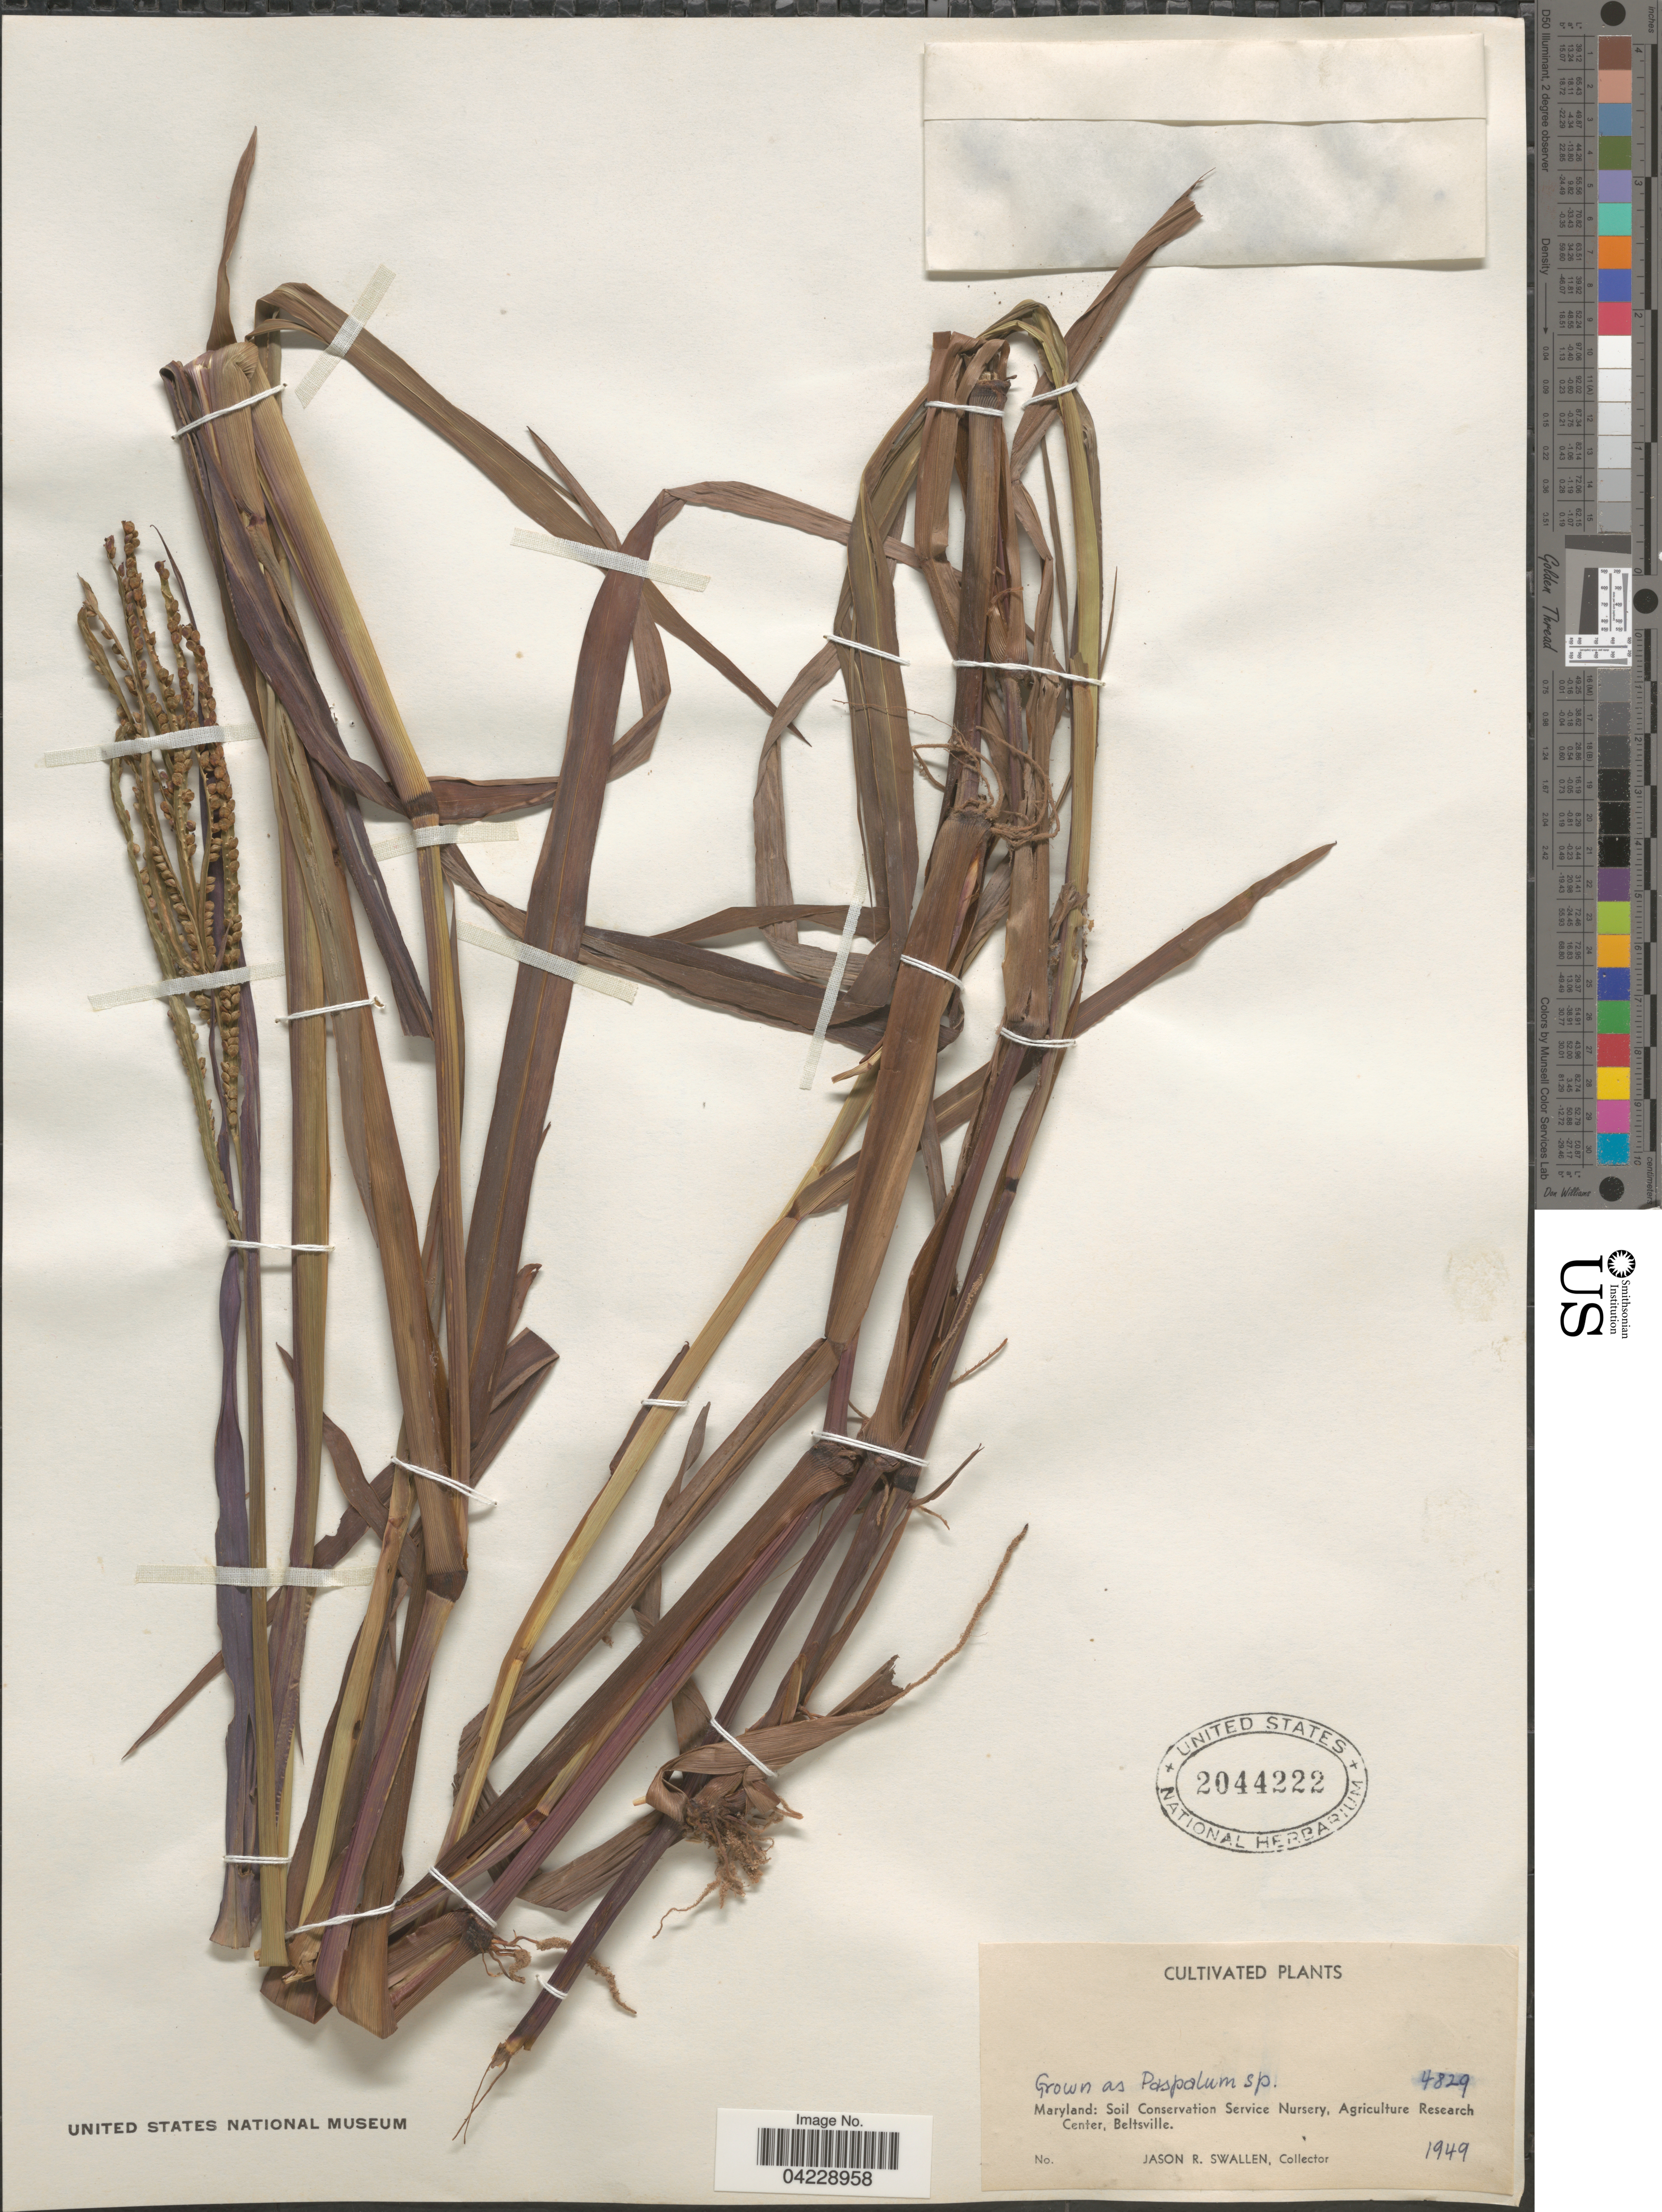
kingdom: Plantae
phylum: Tracheophyta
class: Liliopsida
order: Poales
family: Poaceae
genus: Paspalum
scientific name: Paspalum sp.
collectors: J. R. Swallen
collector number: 4829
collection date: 1949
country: United States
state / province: Maryland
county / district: Prince George's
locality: Soil Conservation Service Nursery, Agriculture Research Center, Beltsville.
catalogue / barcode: US 2044222